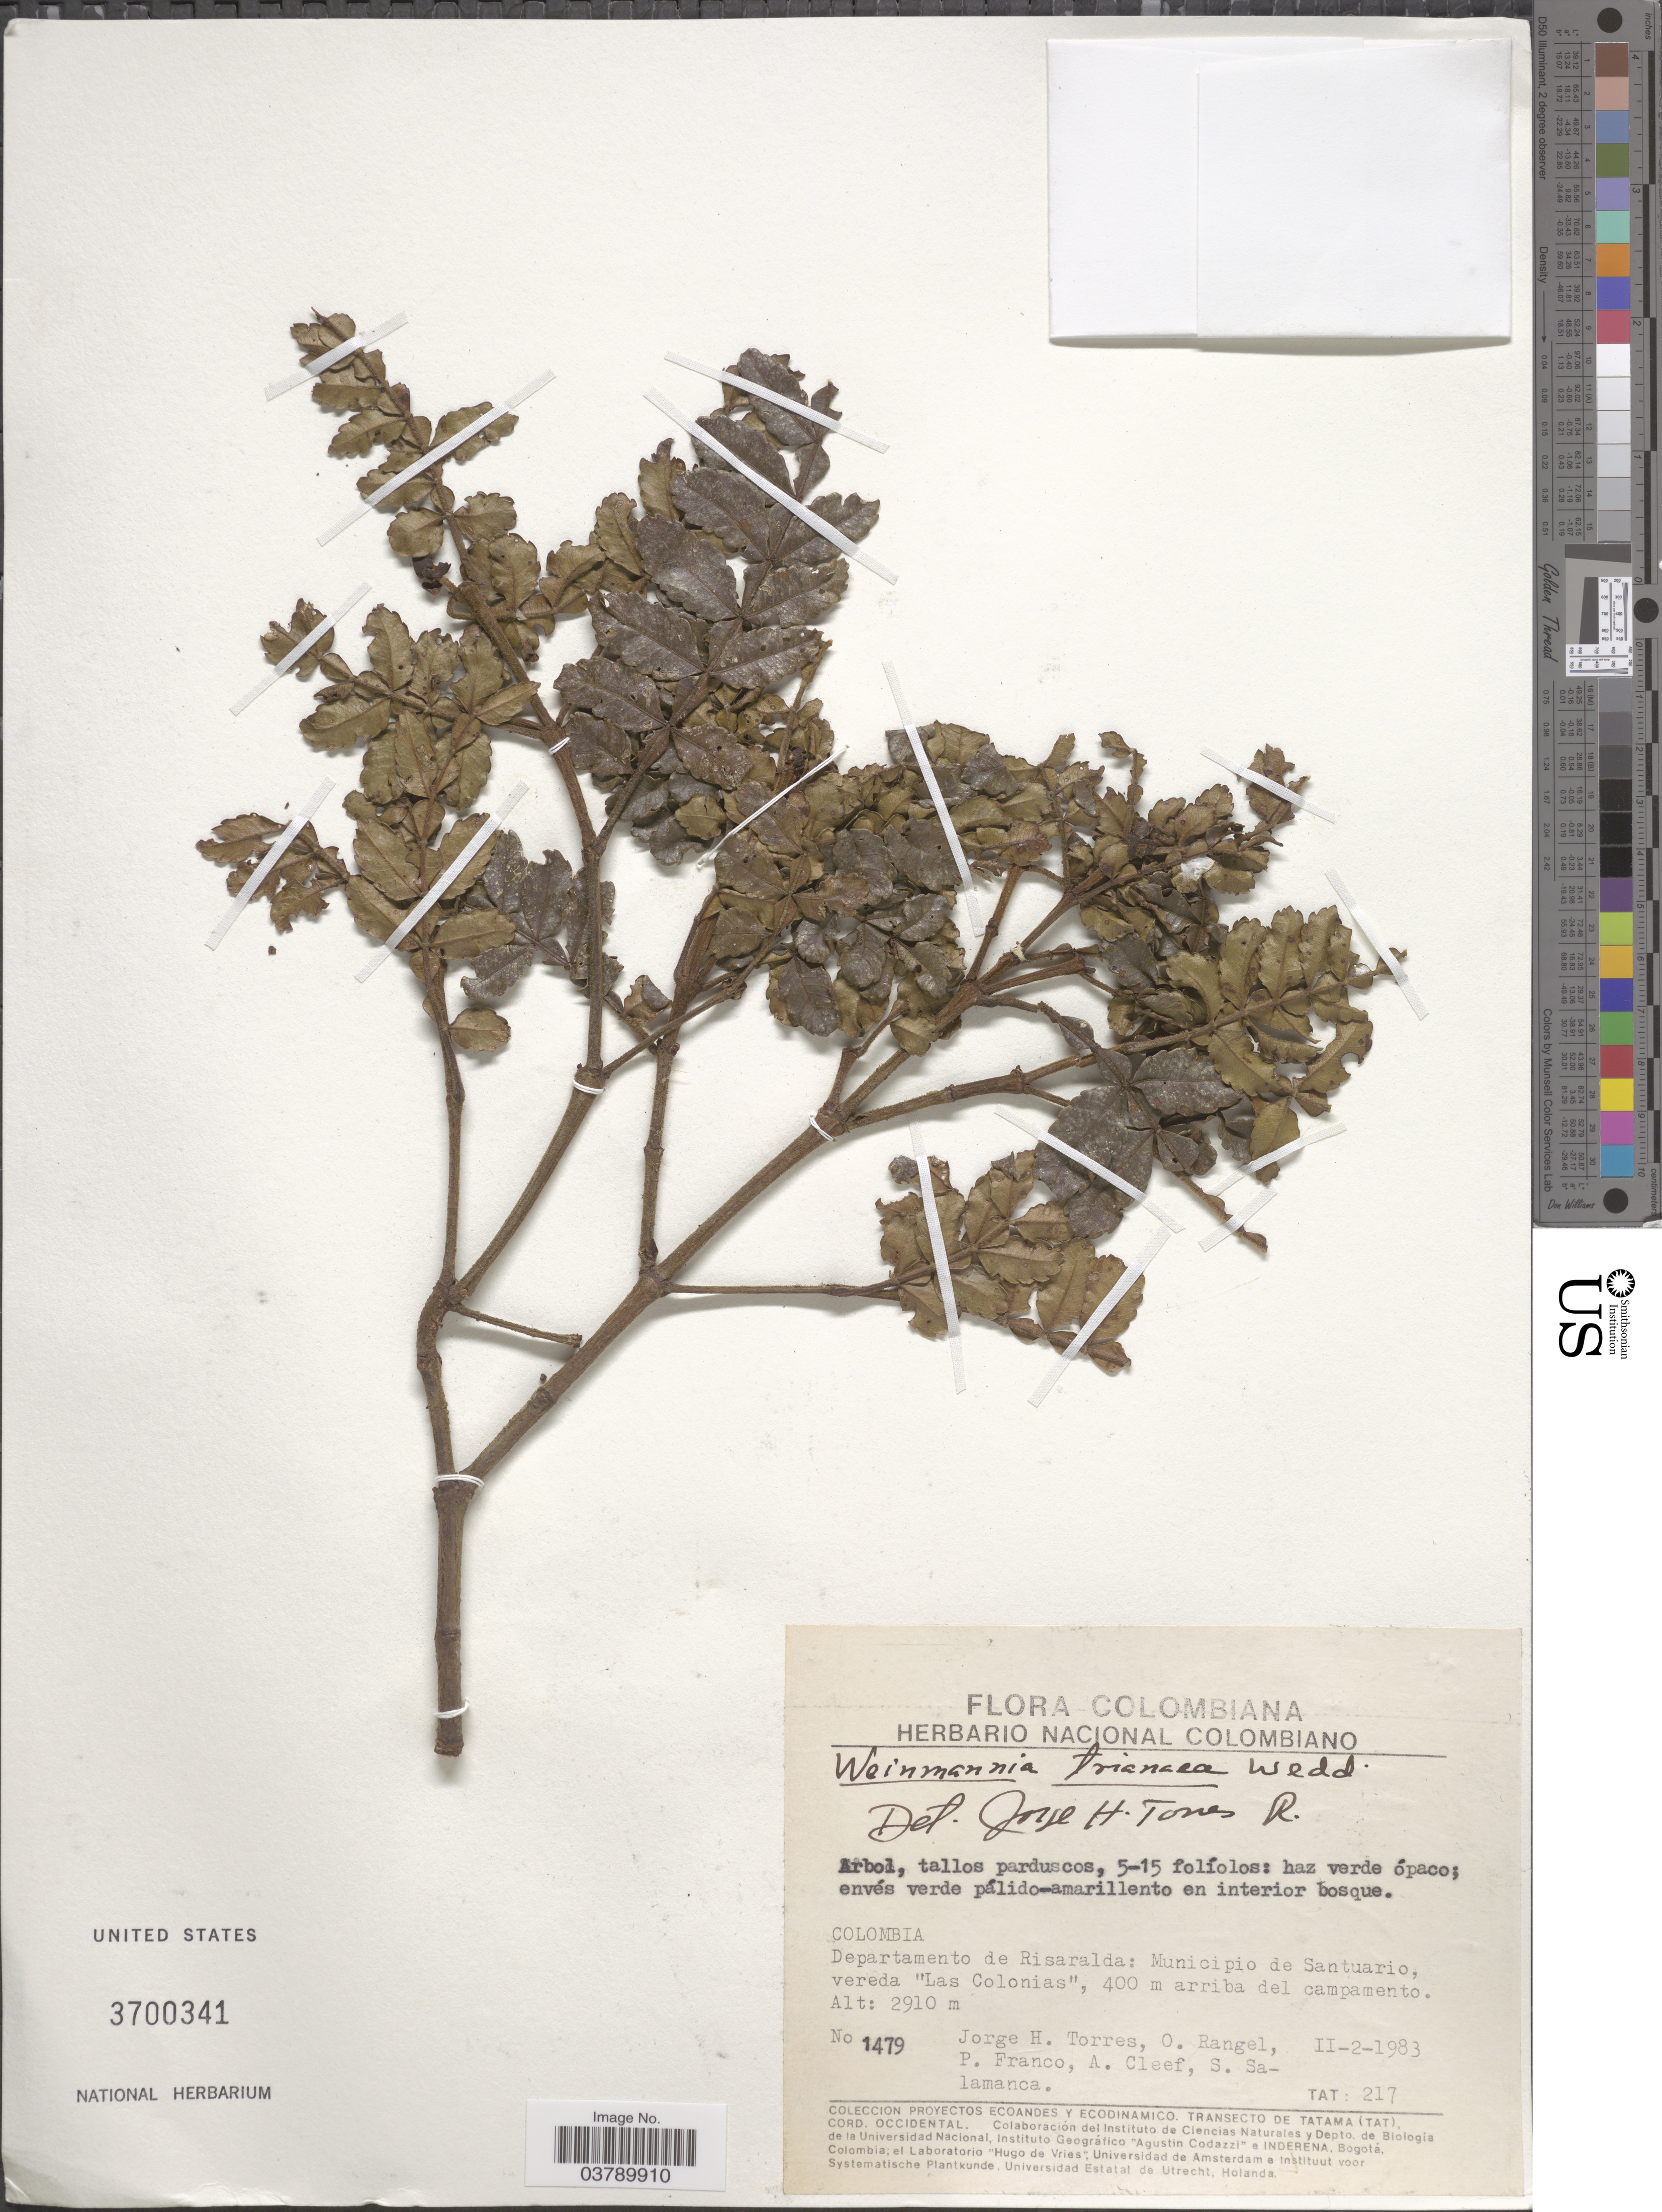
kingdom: Plantae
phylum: Tracheophyta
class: Magnoliopsida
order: Oxalidales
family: Cunoniaceae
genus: Weinmannia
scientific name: Weinmannia trianaea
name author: Wedd.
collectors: J. H. Torres, O. Rangel, P. Franco, A. M. Cleef & S. Salamanca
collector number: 1479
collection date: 1983-02-02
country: Colombia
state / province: Risaralda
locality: Departamento de Risaralda: Municipio de Santuario, vereda "Las Colonias", 400 m arriba del campamento.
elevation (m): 2910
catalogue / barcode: US 3700341